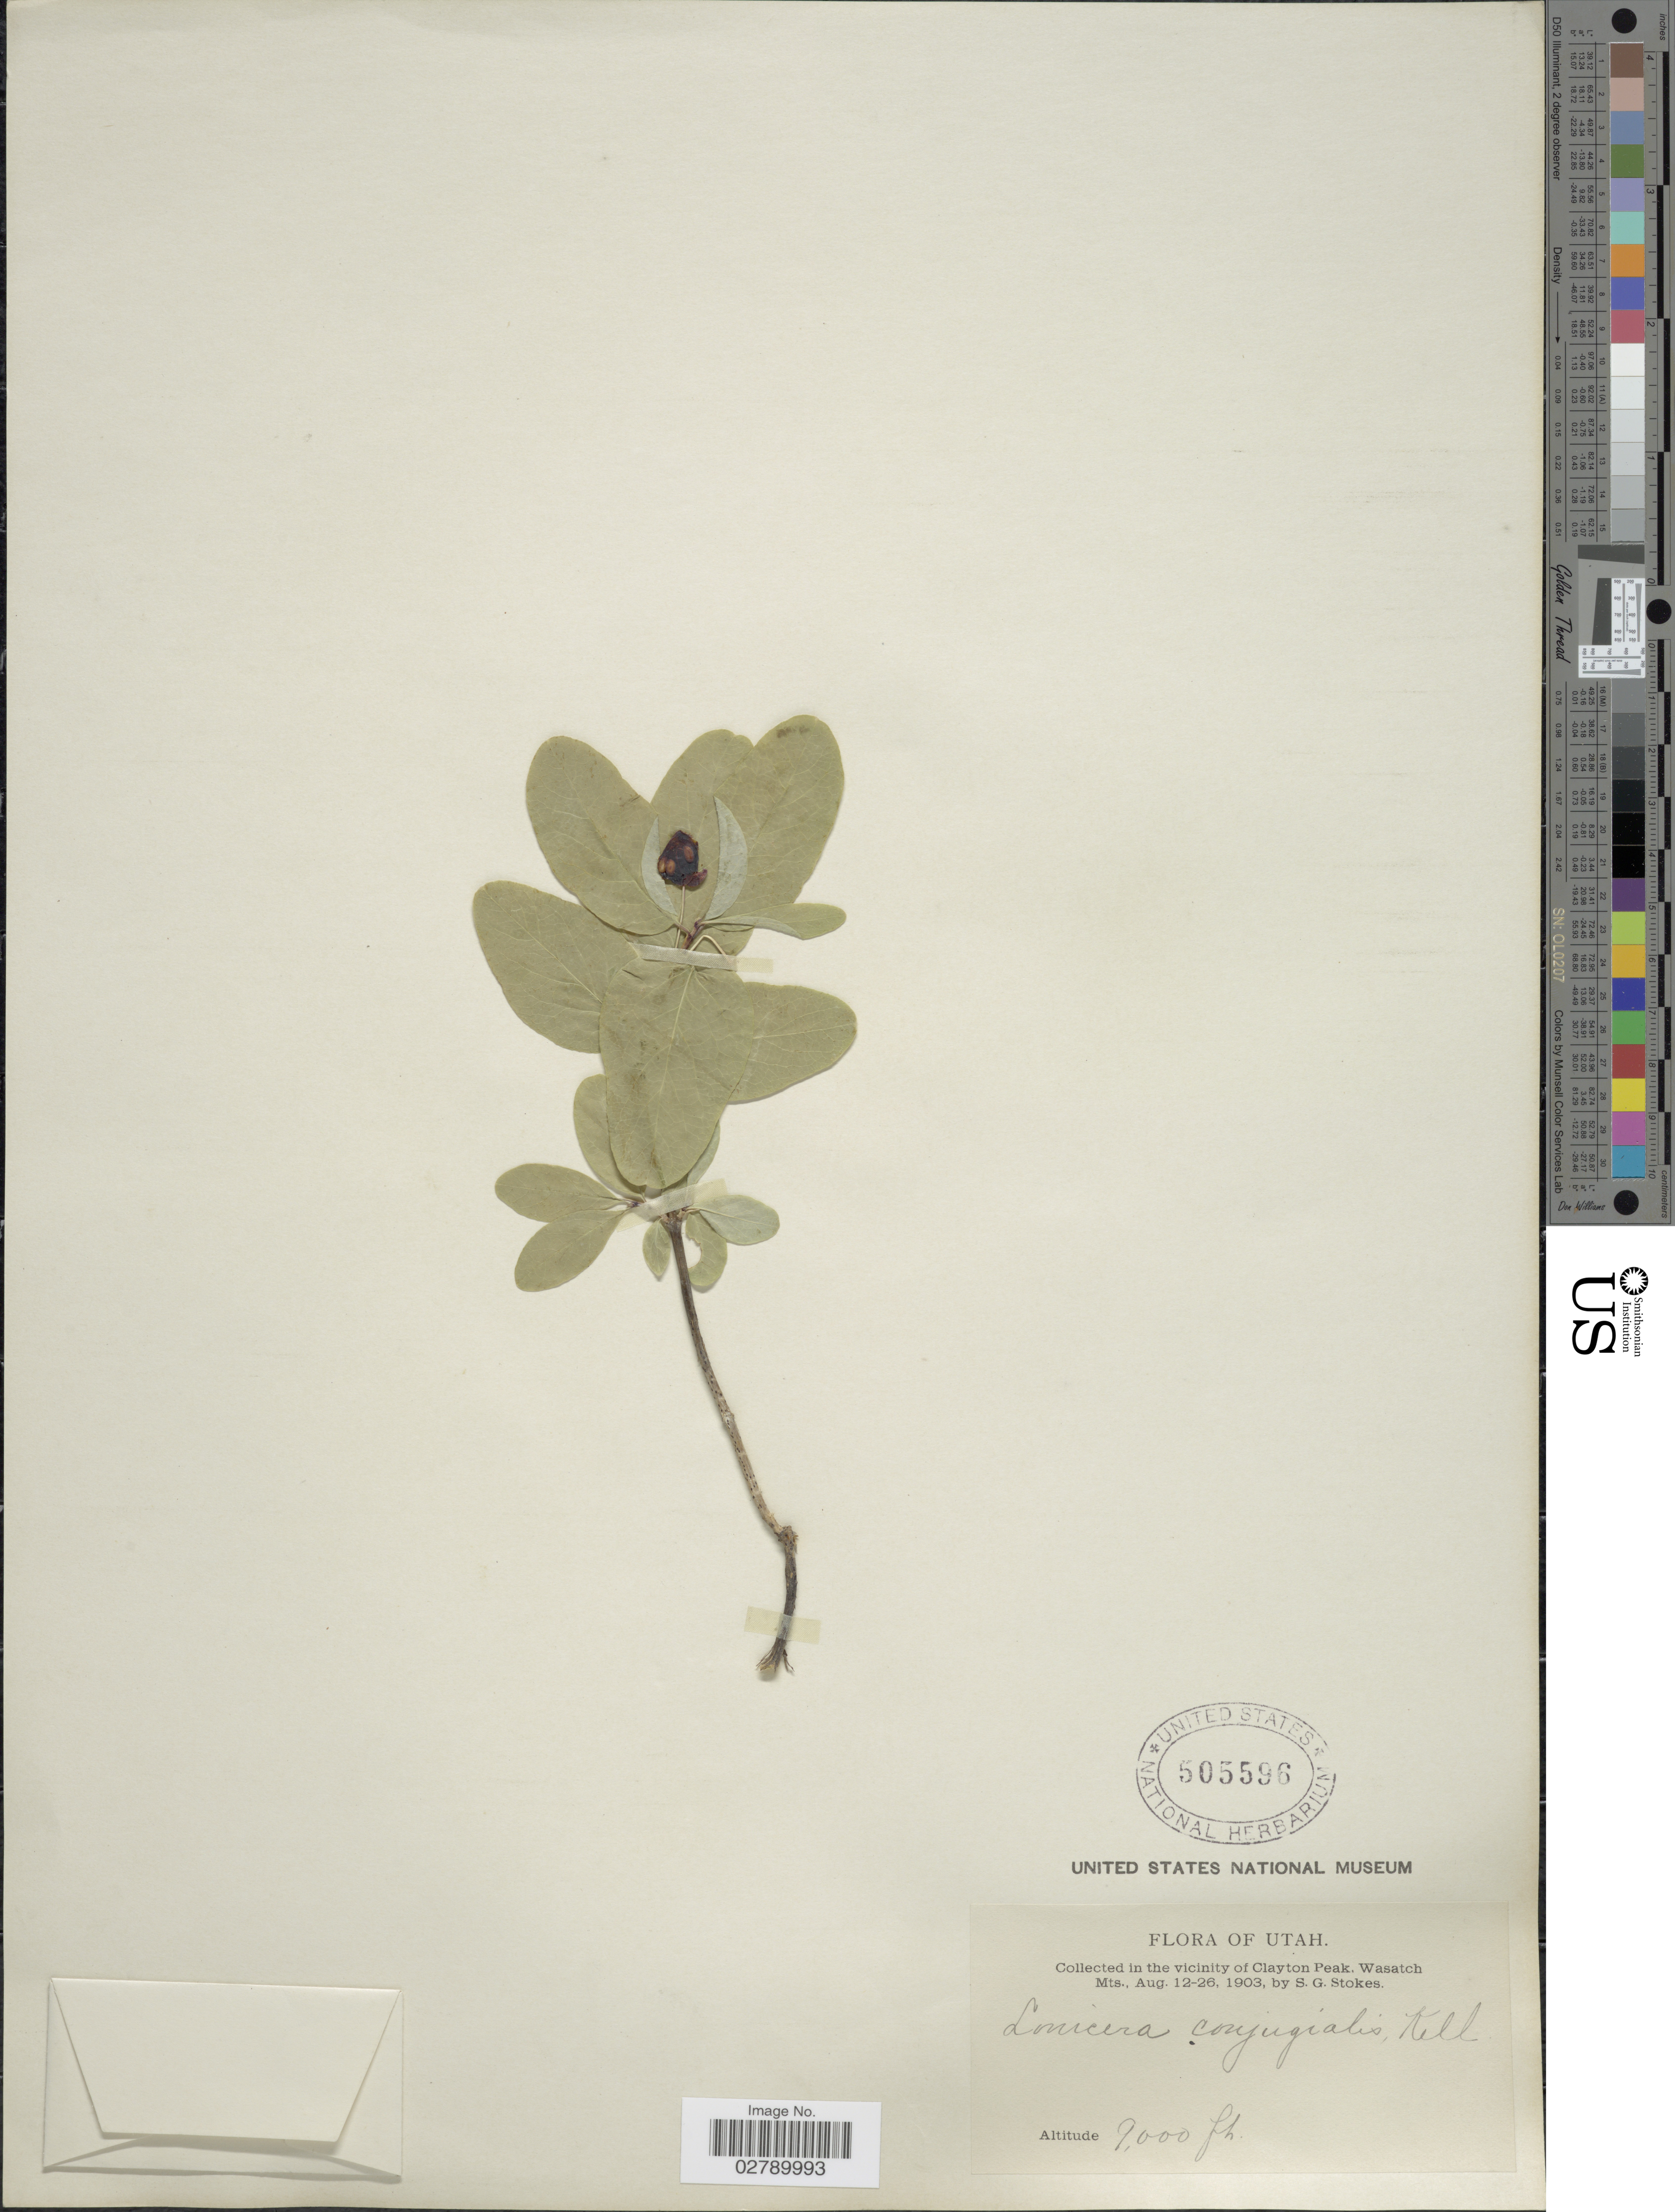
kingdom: Plantae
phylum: Tracheophyta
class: Magnoliopsida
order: Dipsacales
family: Caprifoliaceae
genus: Lonicera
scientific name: Lonicera utahensis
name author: S. Watson in C. King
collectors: S. G. Stokes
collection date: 1903-08-12/1903-08-26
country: United States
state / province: Utah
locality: Vicinity of Clayton Peak. Wasatch Mts.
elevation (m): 2743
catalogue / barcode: US 505596